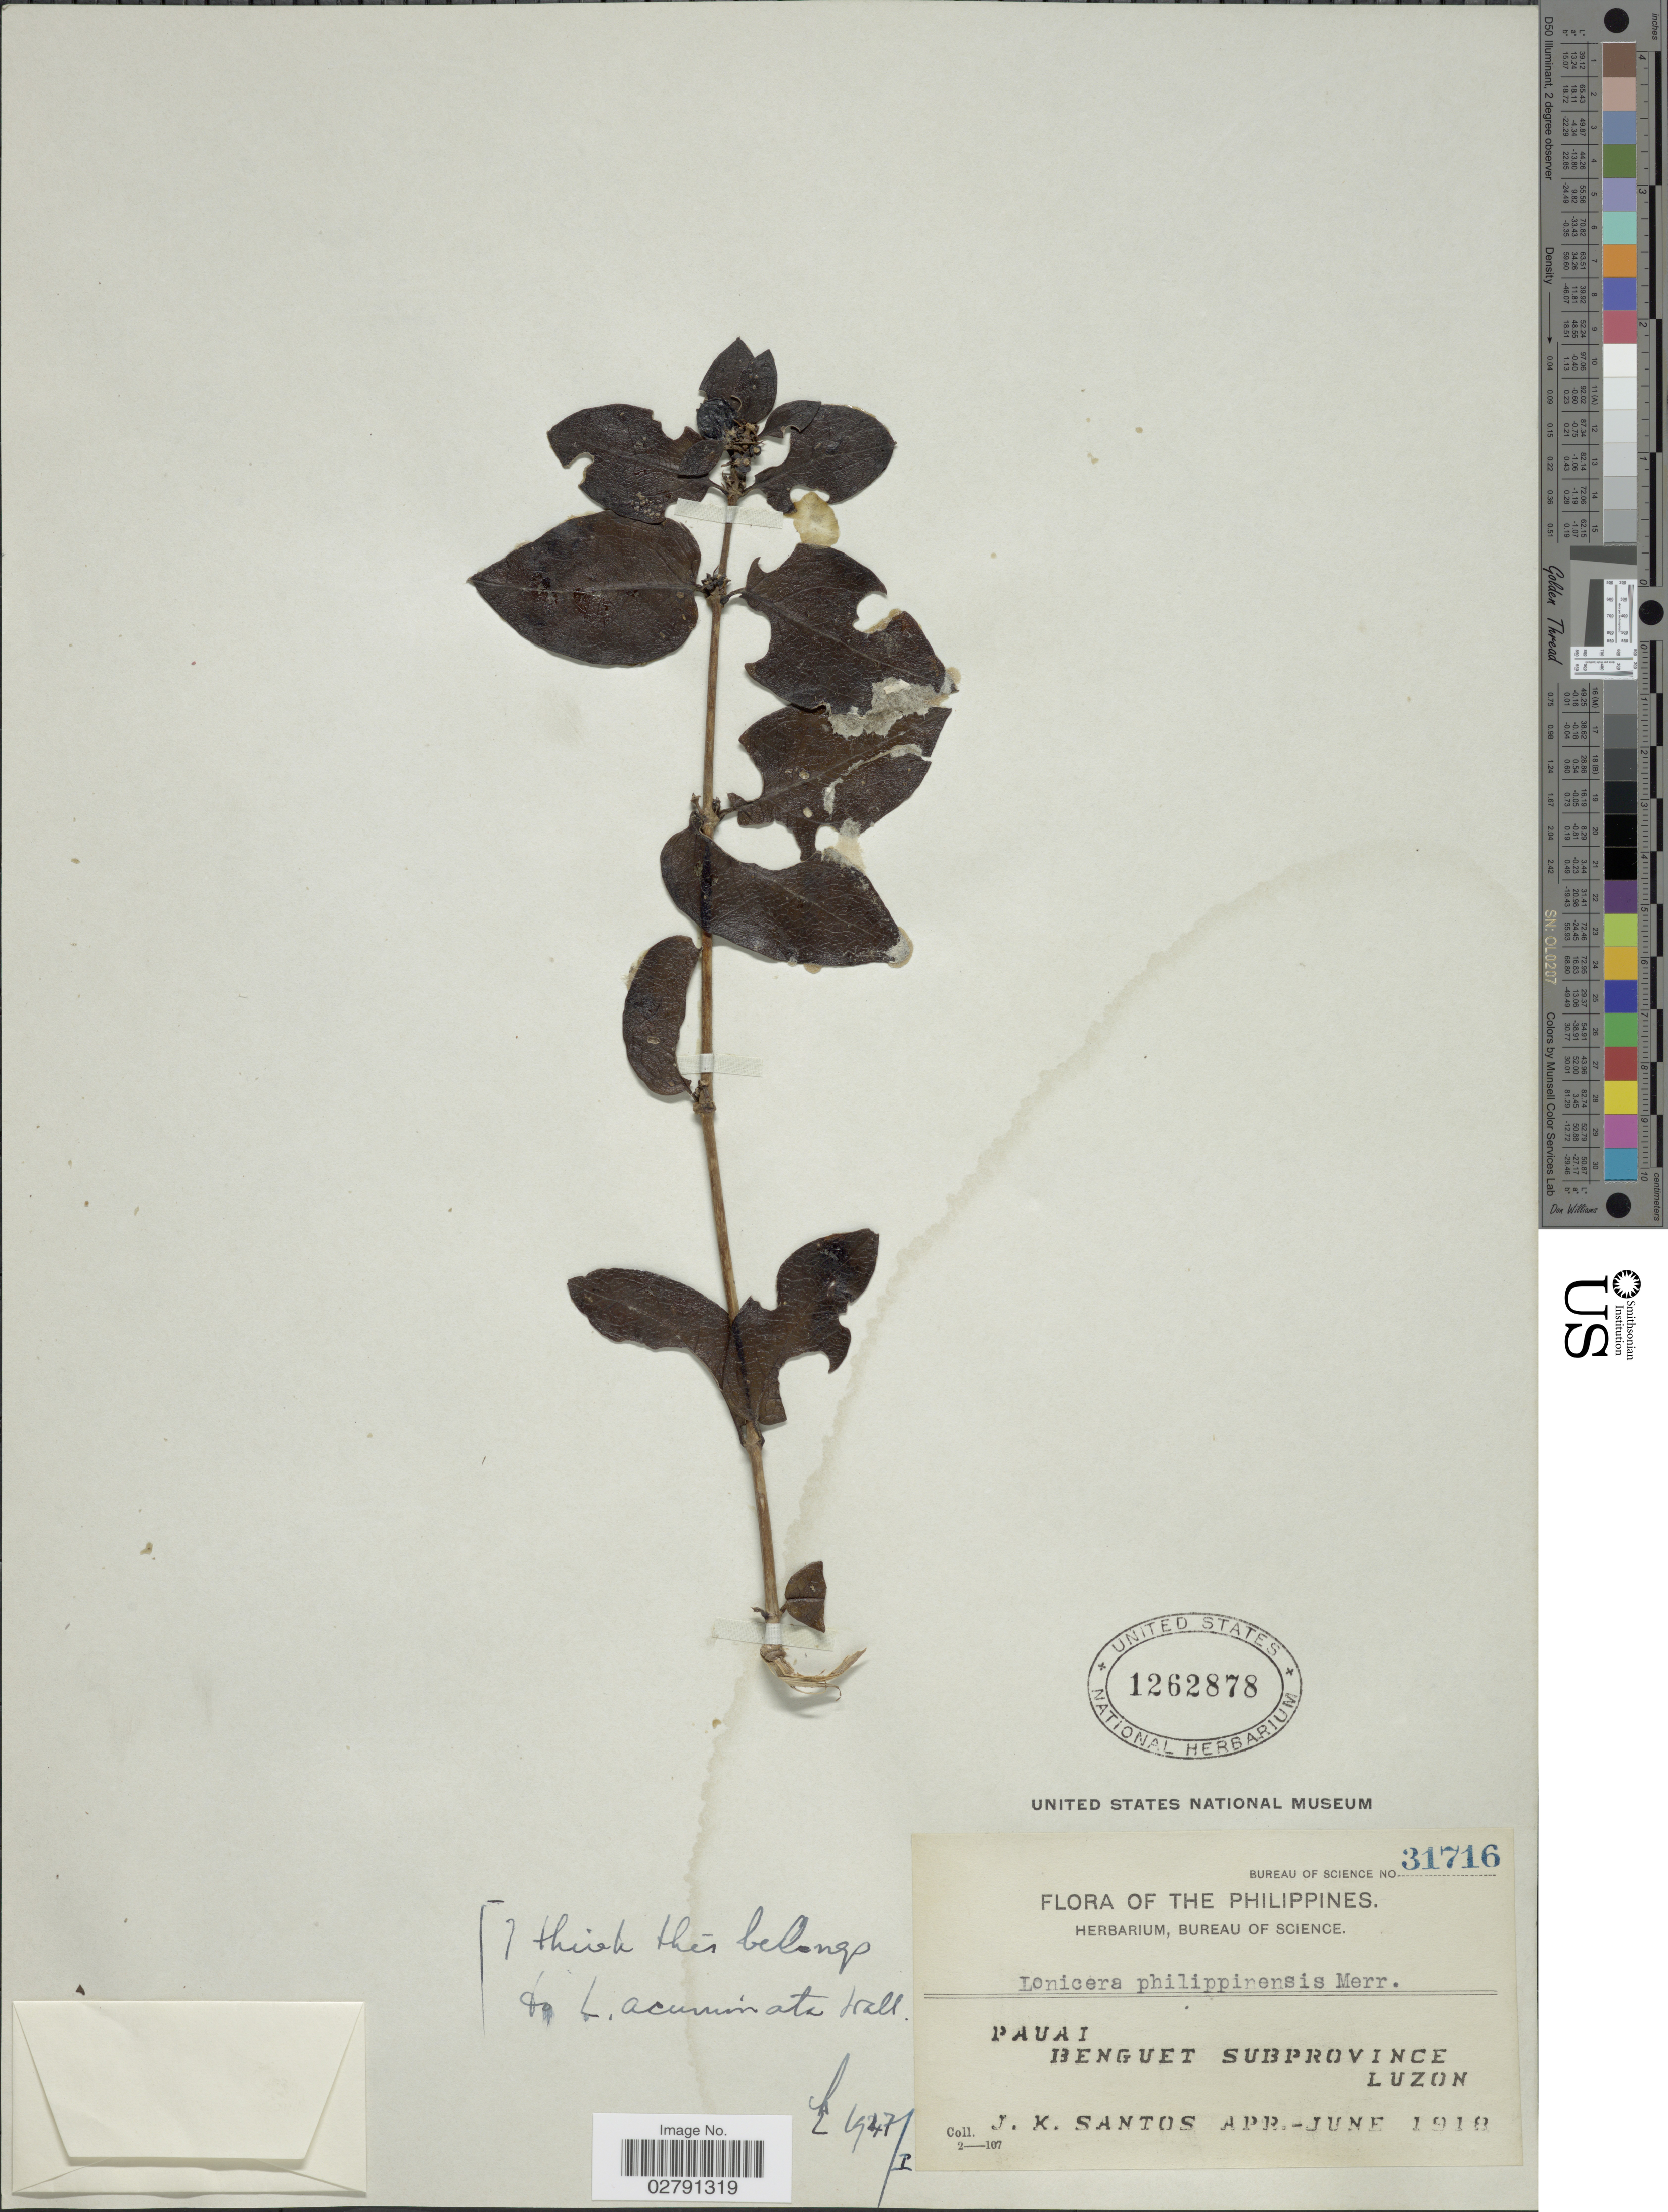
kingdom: Plantae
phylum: Tracheophyta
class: Magnoliopsida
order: Dipsacales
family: Caprifoliaceae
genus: Lonicera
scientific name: Lonicera acuminata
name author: Wall.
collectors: J. K. Santos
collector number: Bureau of Science 31716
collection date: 1918-04/1918-06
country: Philippines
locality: Pauai Benguet Subprovince Luzon.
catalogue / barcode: US 1262878